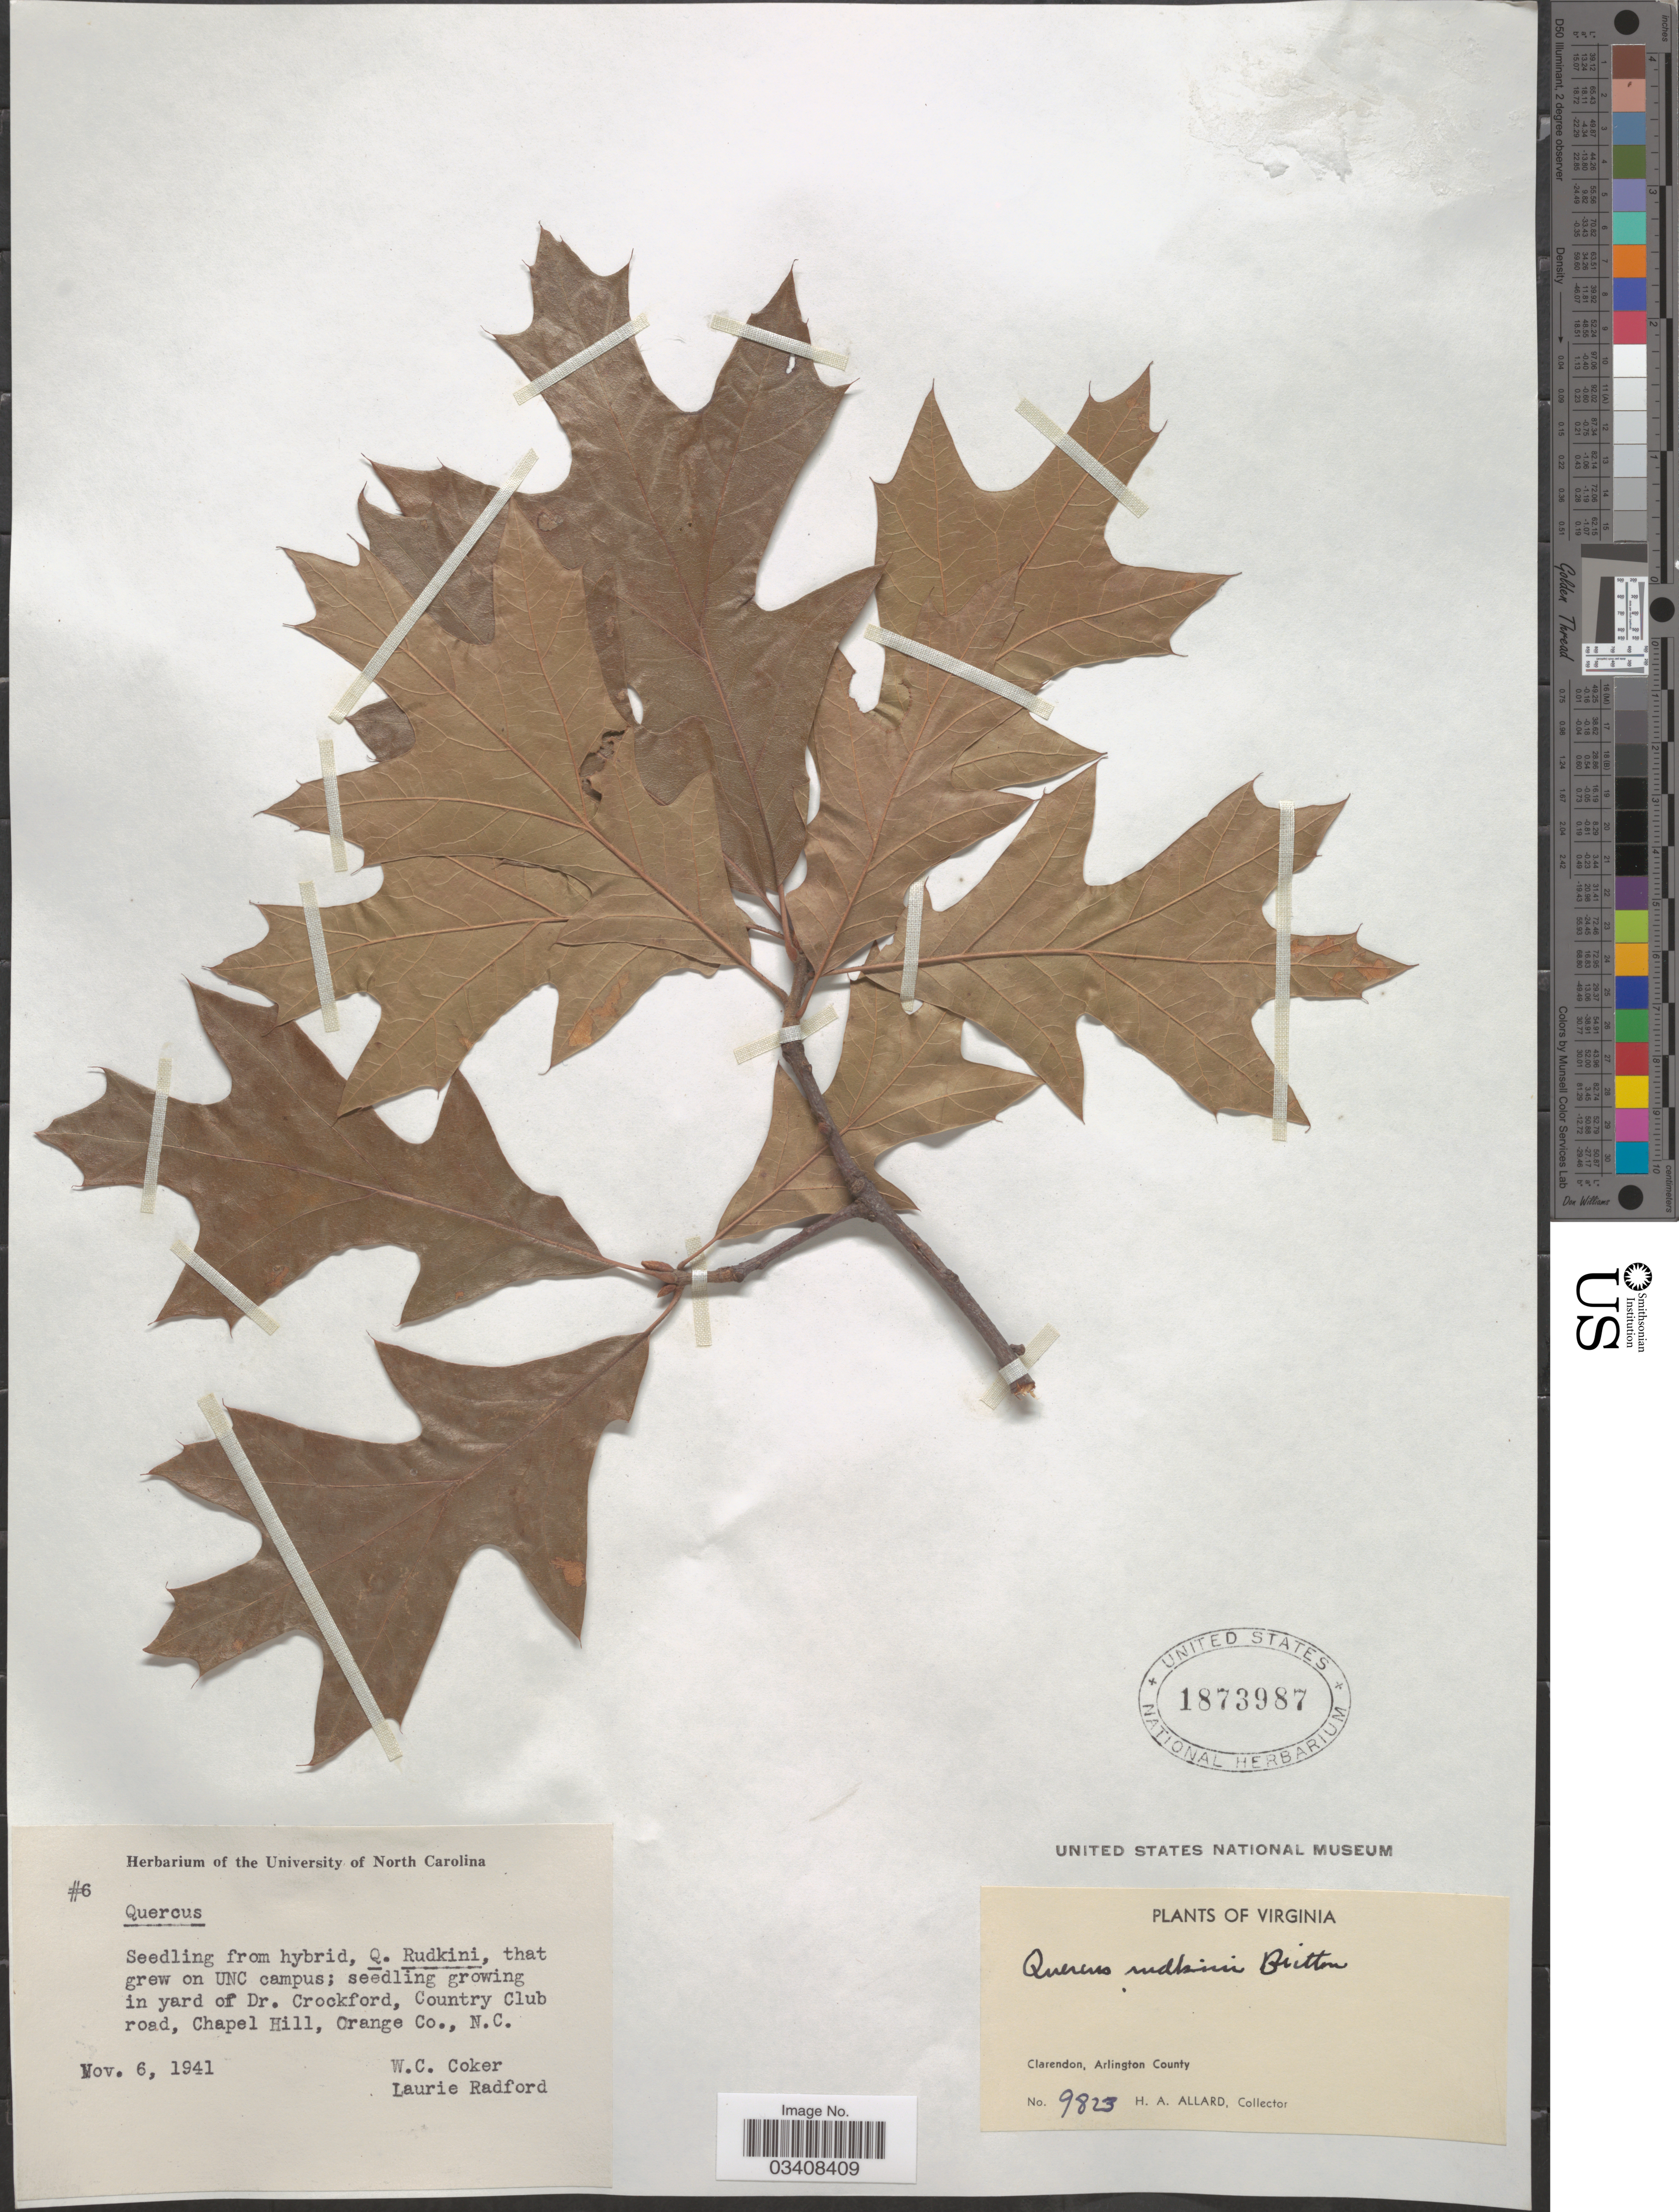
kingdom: Plantae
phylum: Tracheophyta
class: Magnoliopsida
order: Fagales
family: Fagaceae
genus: Quercus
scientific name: Quercus x rudkinii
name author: Britton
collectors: W. Coker & L. Radford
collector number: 6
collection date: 1941-11-06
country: United States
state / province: North Carolina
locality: In yard of Dr. Crockford, Country Club road, Chapel Hill, Orange Co. [unsure placement]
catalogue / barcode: US 1873987